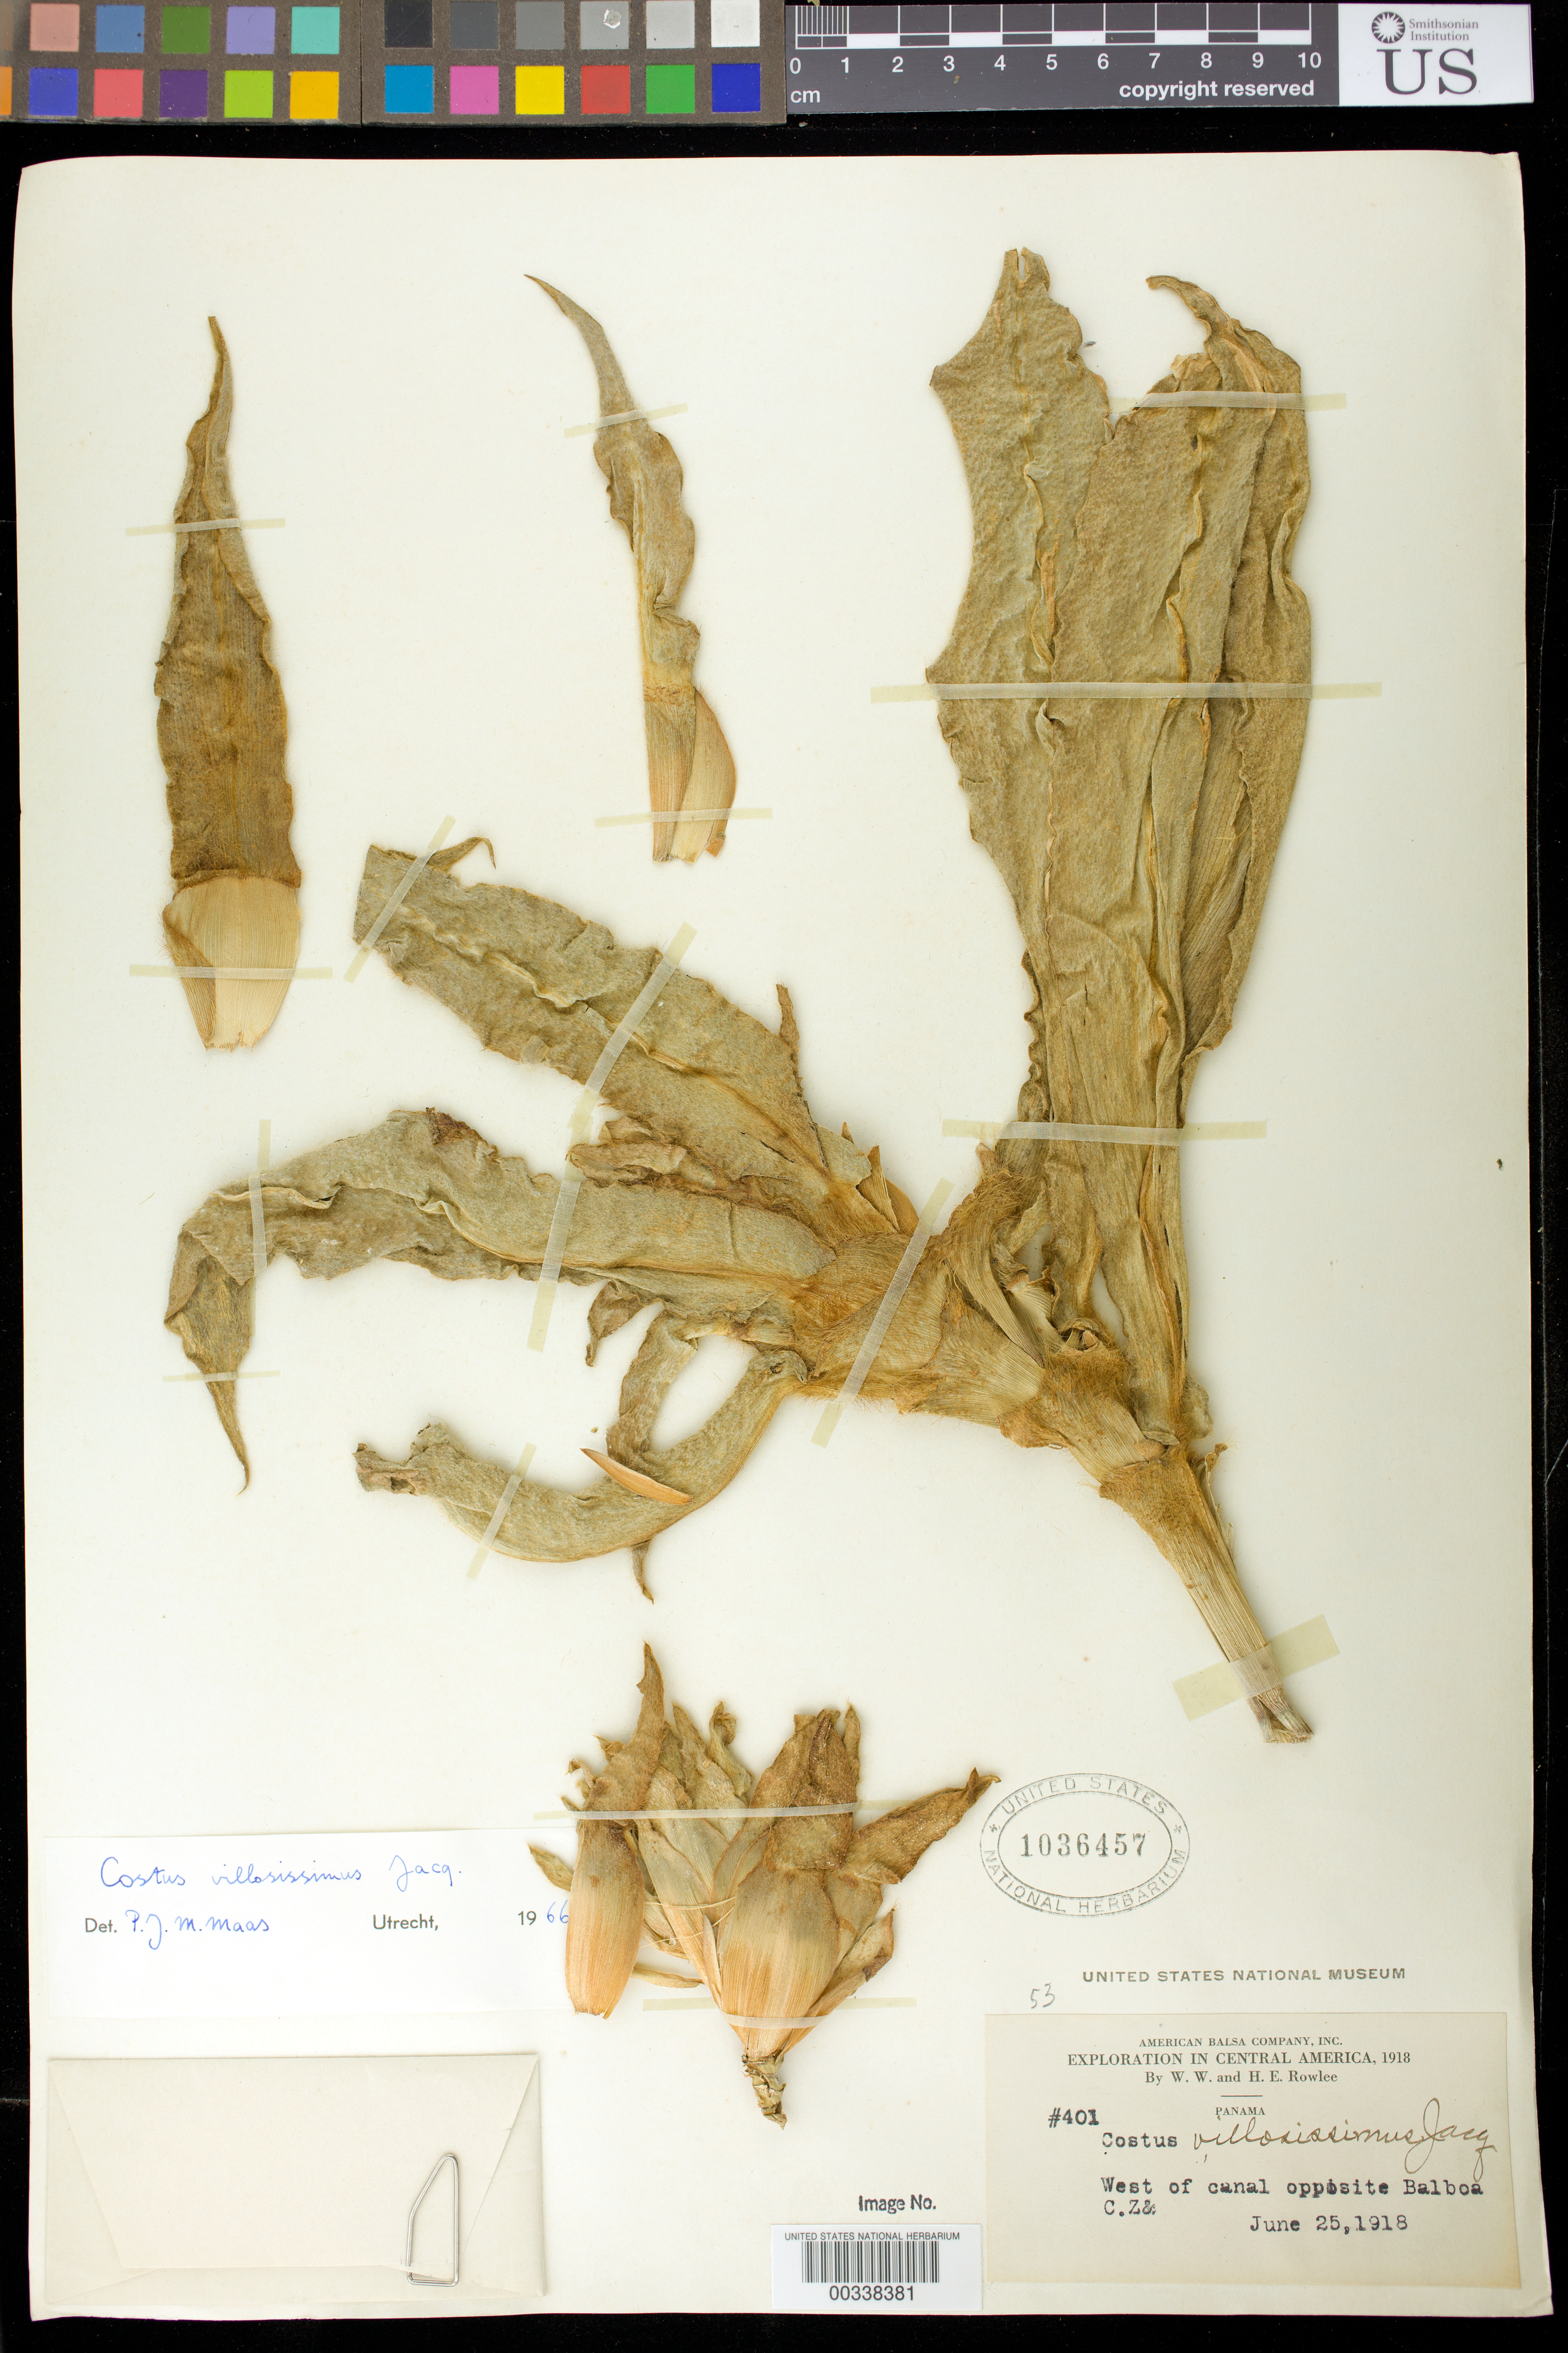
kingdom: Plantae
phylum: Tracheophyta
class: Liliopsida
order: Zingiberales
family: Costaceae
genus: Costus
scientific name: Costus villosissimus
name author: Jacq.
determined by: Maas, Paul J. M.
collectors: W. W. Rowlee & H. E. Rowlee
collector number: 401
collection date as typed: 25 Jun 1918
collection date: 1918-06-25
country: Panama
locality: W of canal opposite Balboa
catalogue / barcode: US 1036457